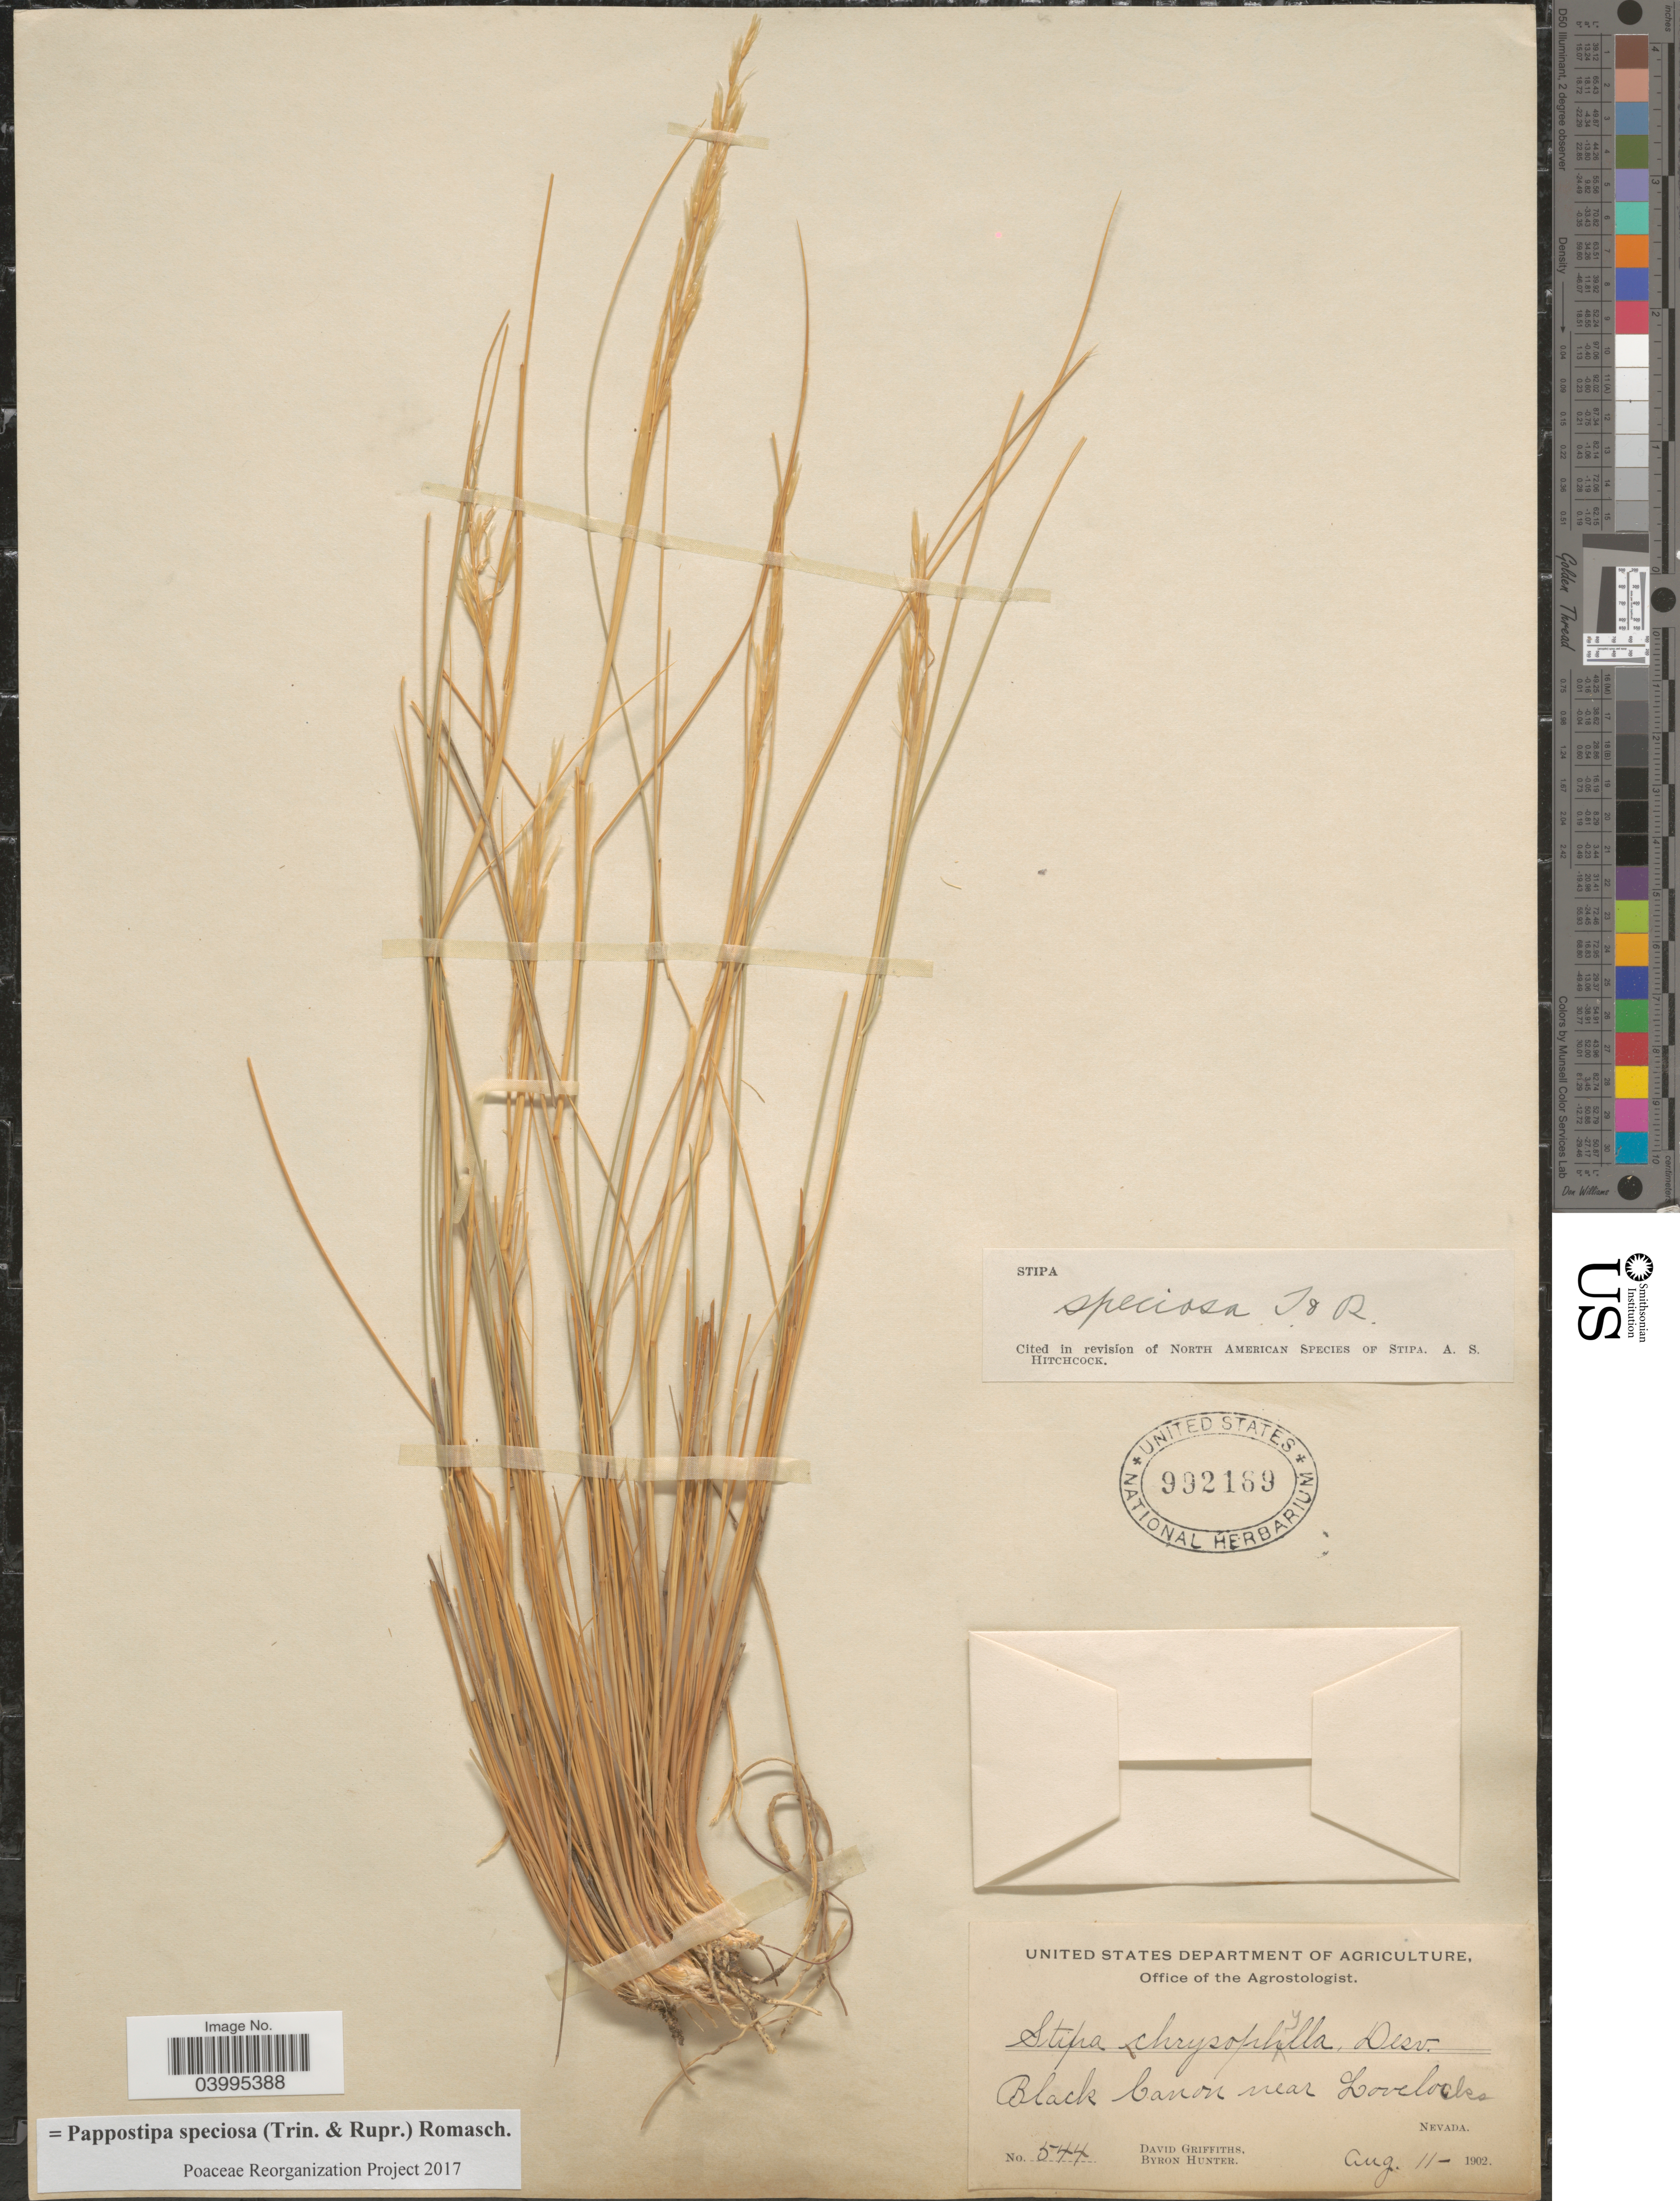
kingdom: Plantae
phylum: Tracheophyta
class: Liliopsida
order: Poales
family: Poaceae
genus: Pappostipa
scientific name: Pappostipa speciosa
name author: (Trin. & Rupr.) Romasch.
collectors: D. Griffiths & B. Hunter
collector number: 544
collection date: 1902-08-11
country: United States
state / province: Nevada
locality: Black Canon near Lovelocks.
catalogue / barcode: US 992169